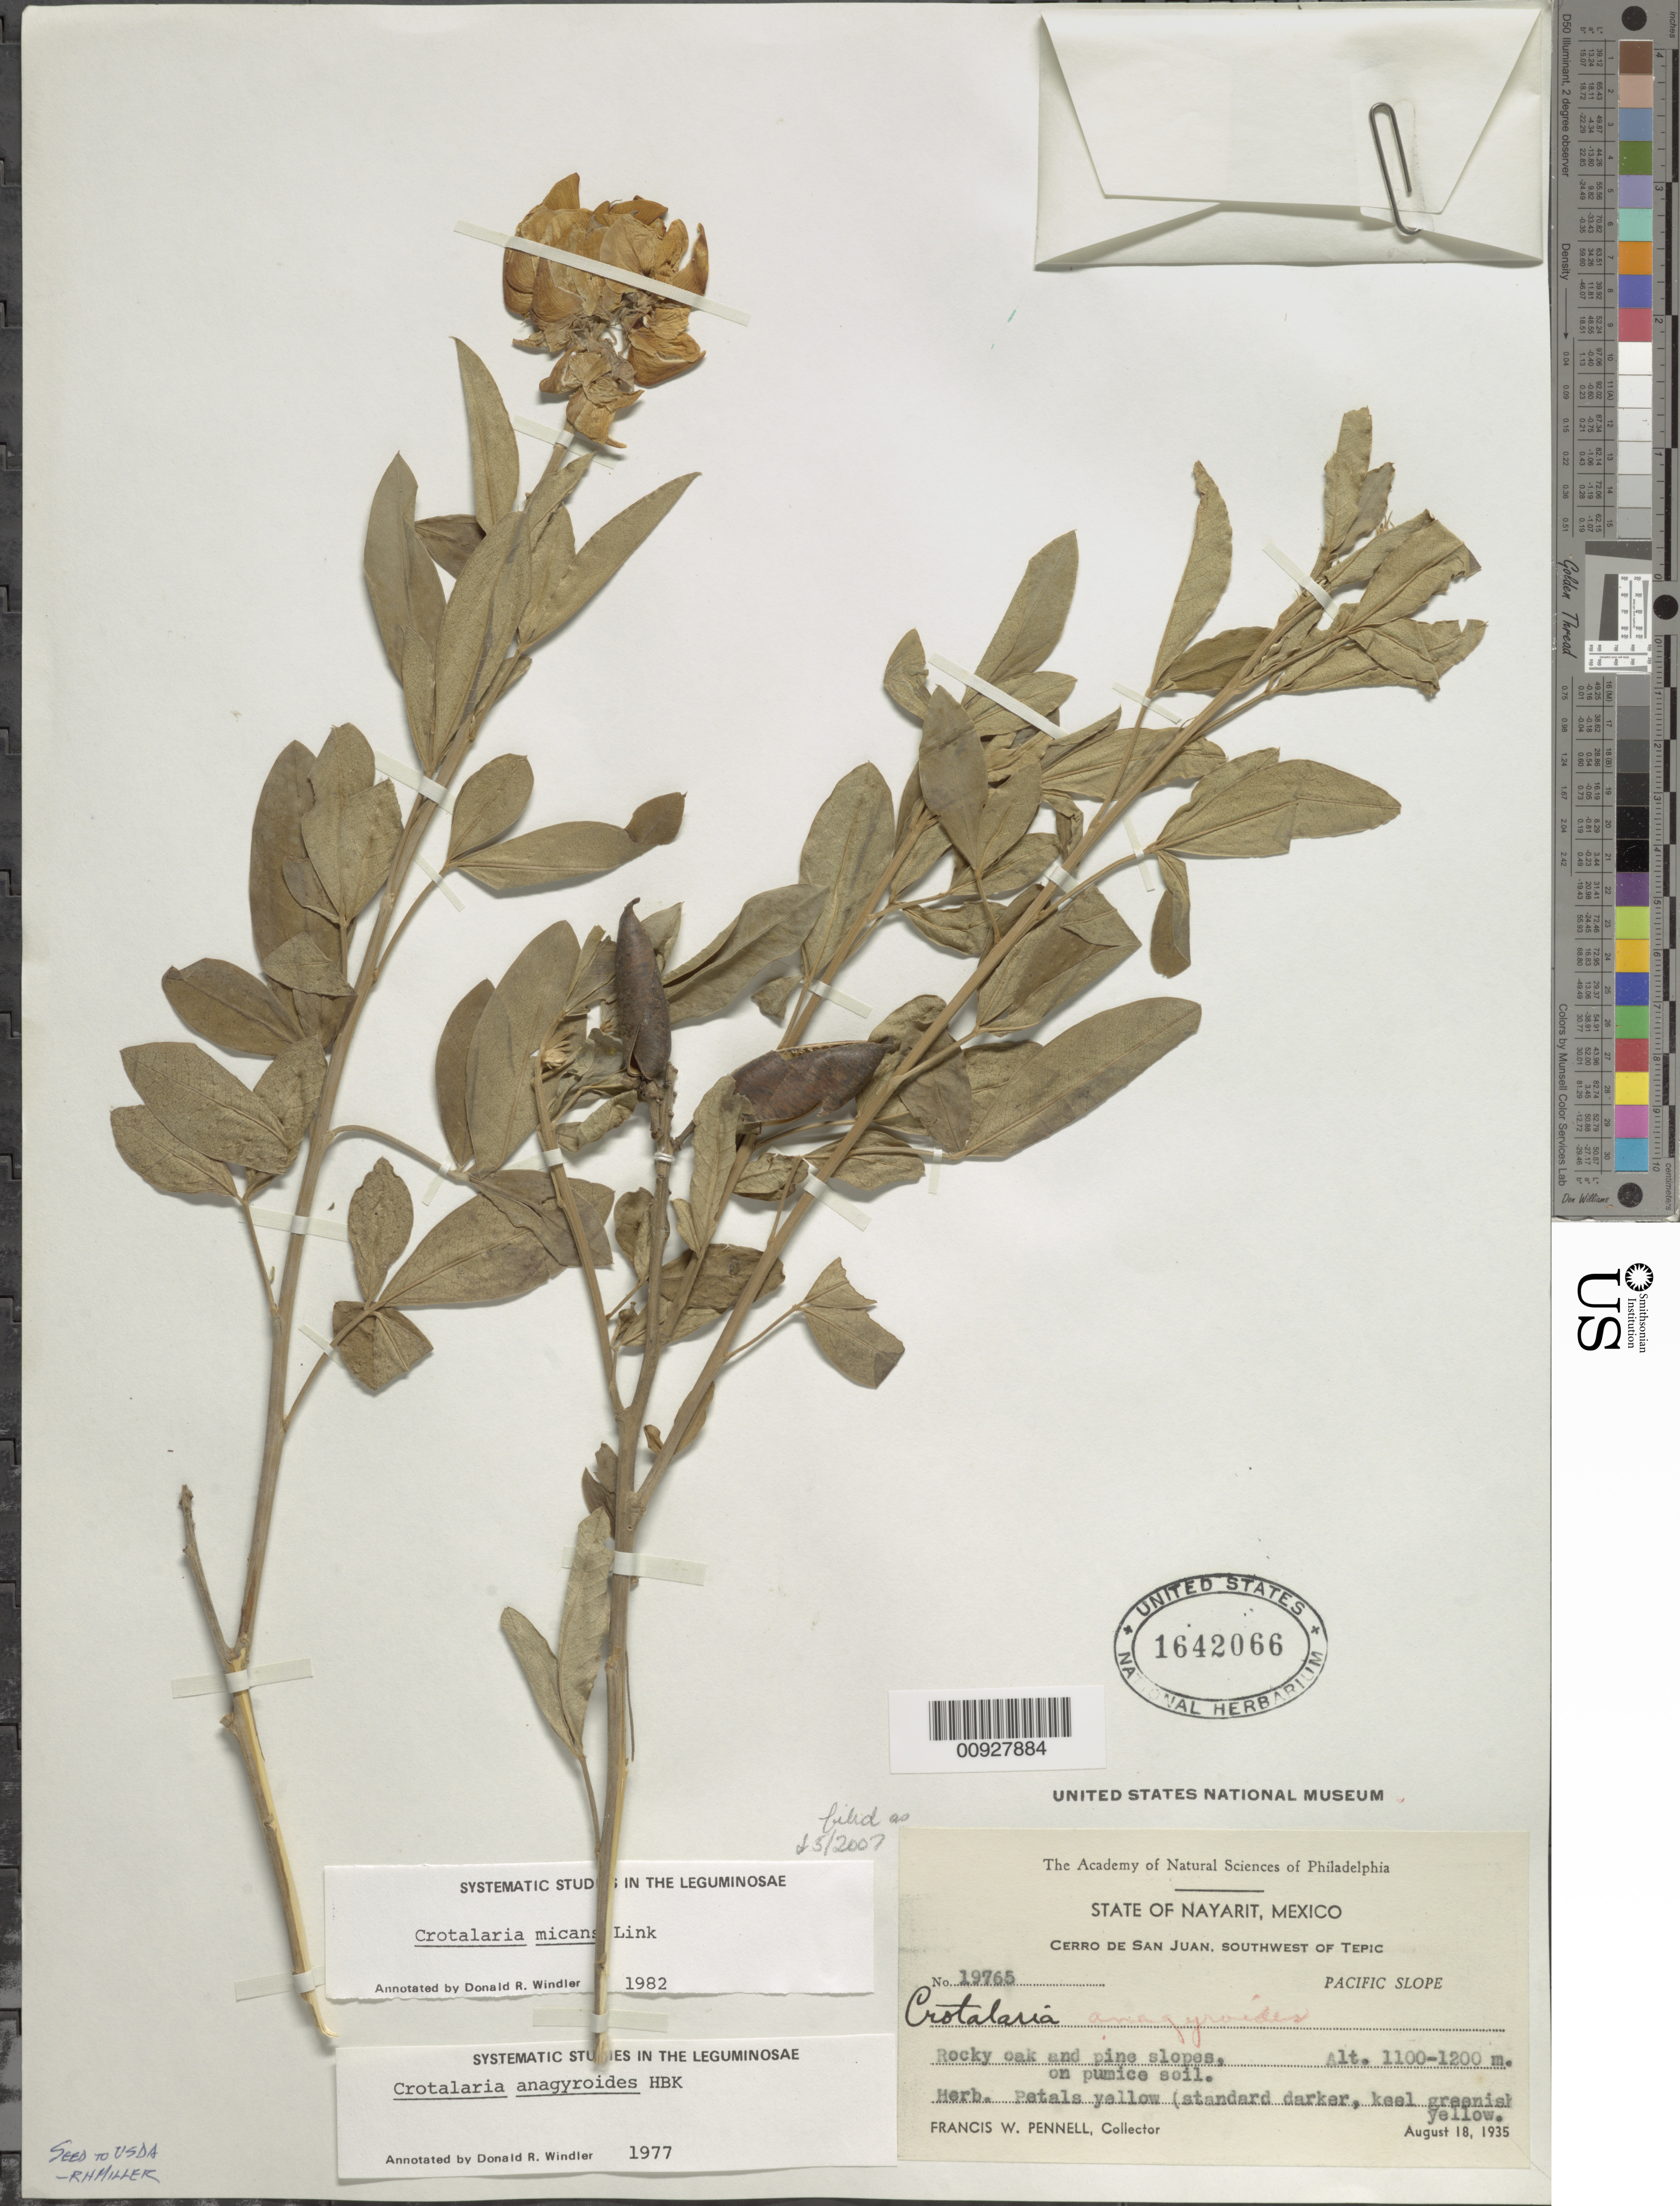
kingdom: Plantae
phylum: Tracheophyta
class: Magnoliopsida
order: Fabales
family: Fabaceae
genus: Crotalaria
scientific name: Crotalaria micans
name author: Link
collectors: F. W. Pennell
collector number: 19765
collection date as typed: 18 Aug 1935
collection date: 1935-08-18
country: Mexico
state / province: Nayarit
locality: Cerro de San Juan, southwest of Tepic. State of Nayarit. Pacific Slope.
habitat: Rocky oak and pine slopes, on pumice soil.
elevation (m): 1200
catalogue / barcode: US 1642066